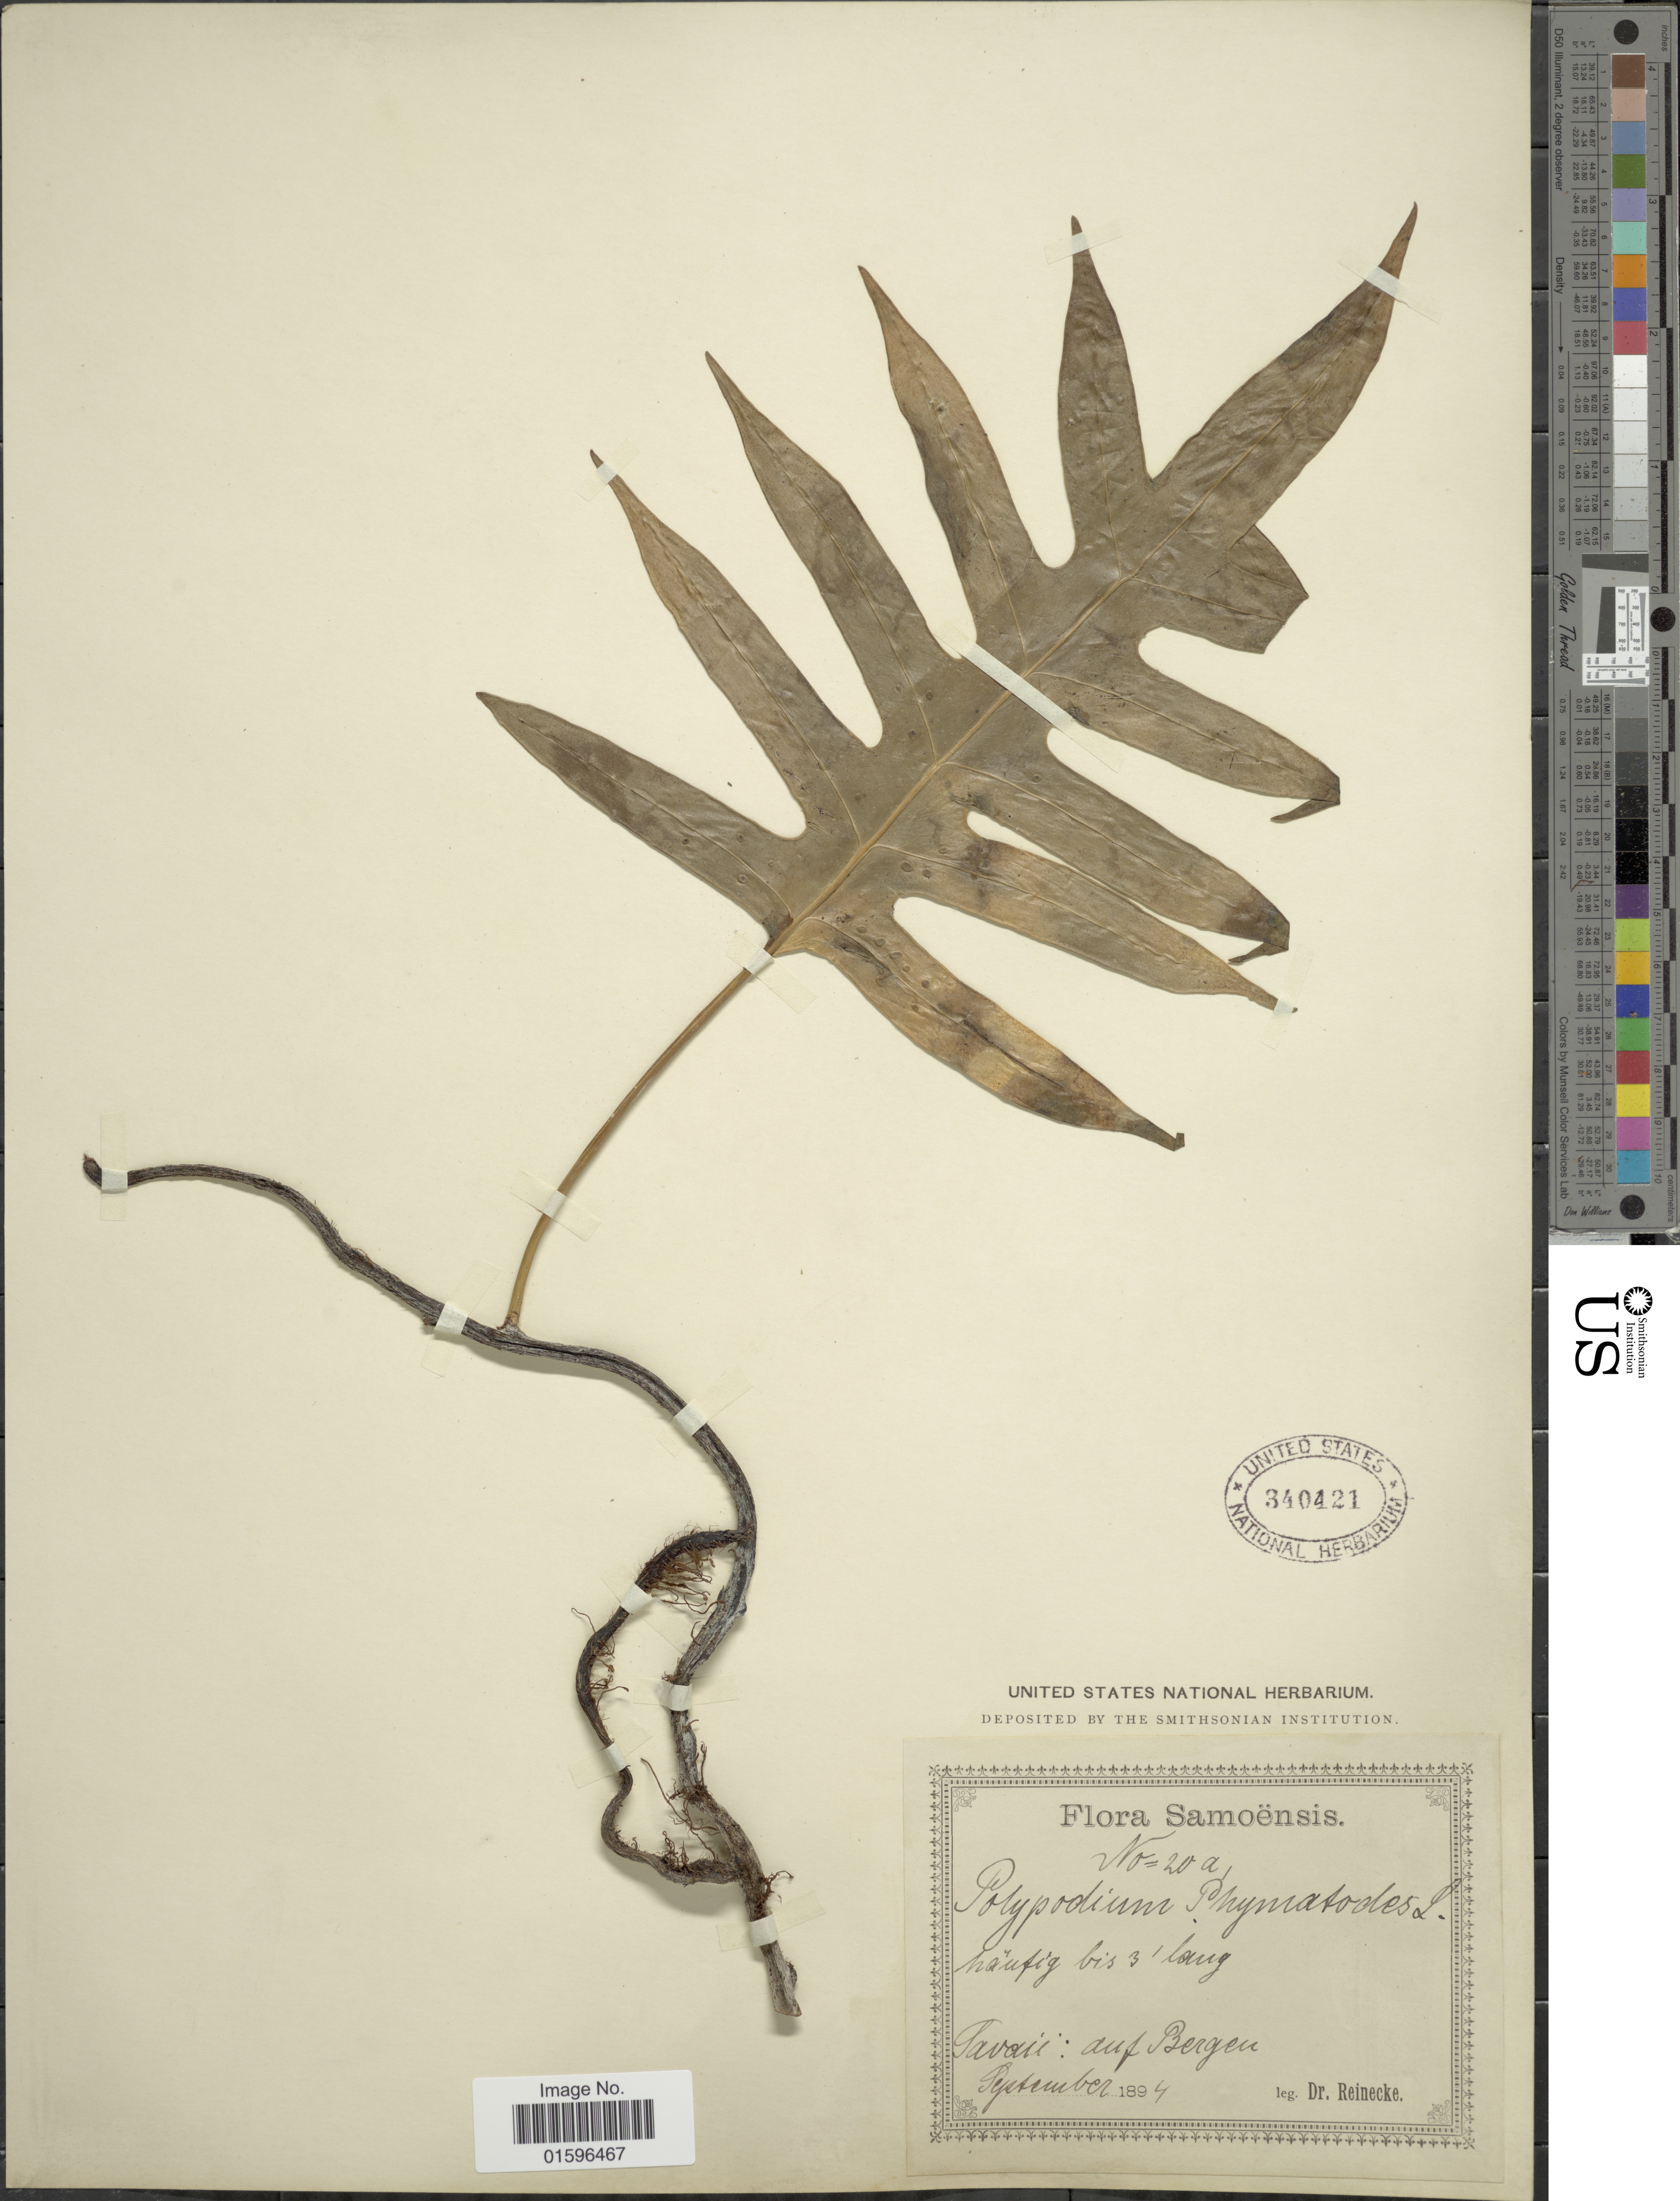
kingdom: Plantae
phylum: Tracheophyta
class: Polypodiopsida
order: Polypodiales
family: Polypodiaceae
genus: Polypodium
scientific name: Polypodium scolopendria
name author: Burm. f.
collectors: -- Reinecke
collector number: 20a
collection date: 1894-09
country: Samoa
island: Savai'i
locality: Samoensis, Savaii: auf Bergen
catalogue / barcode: US 340421